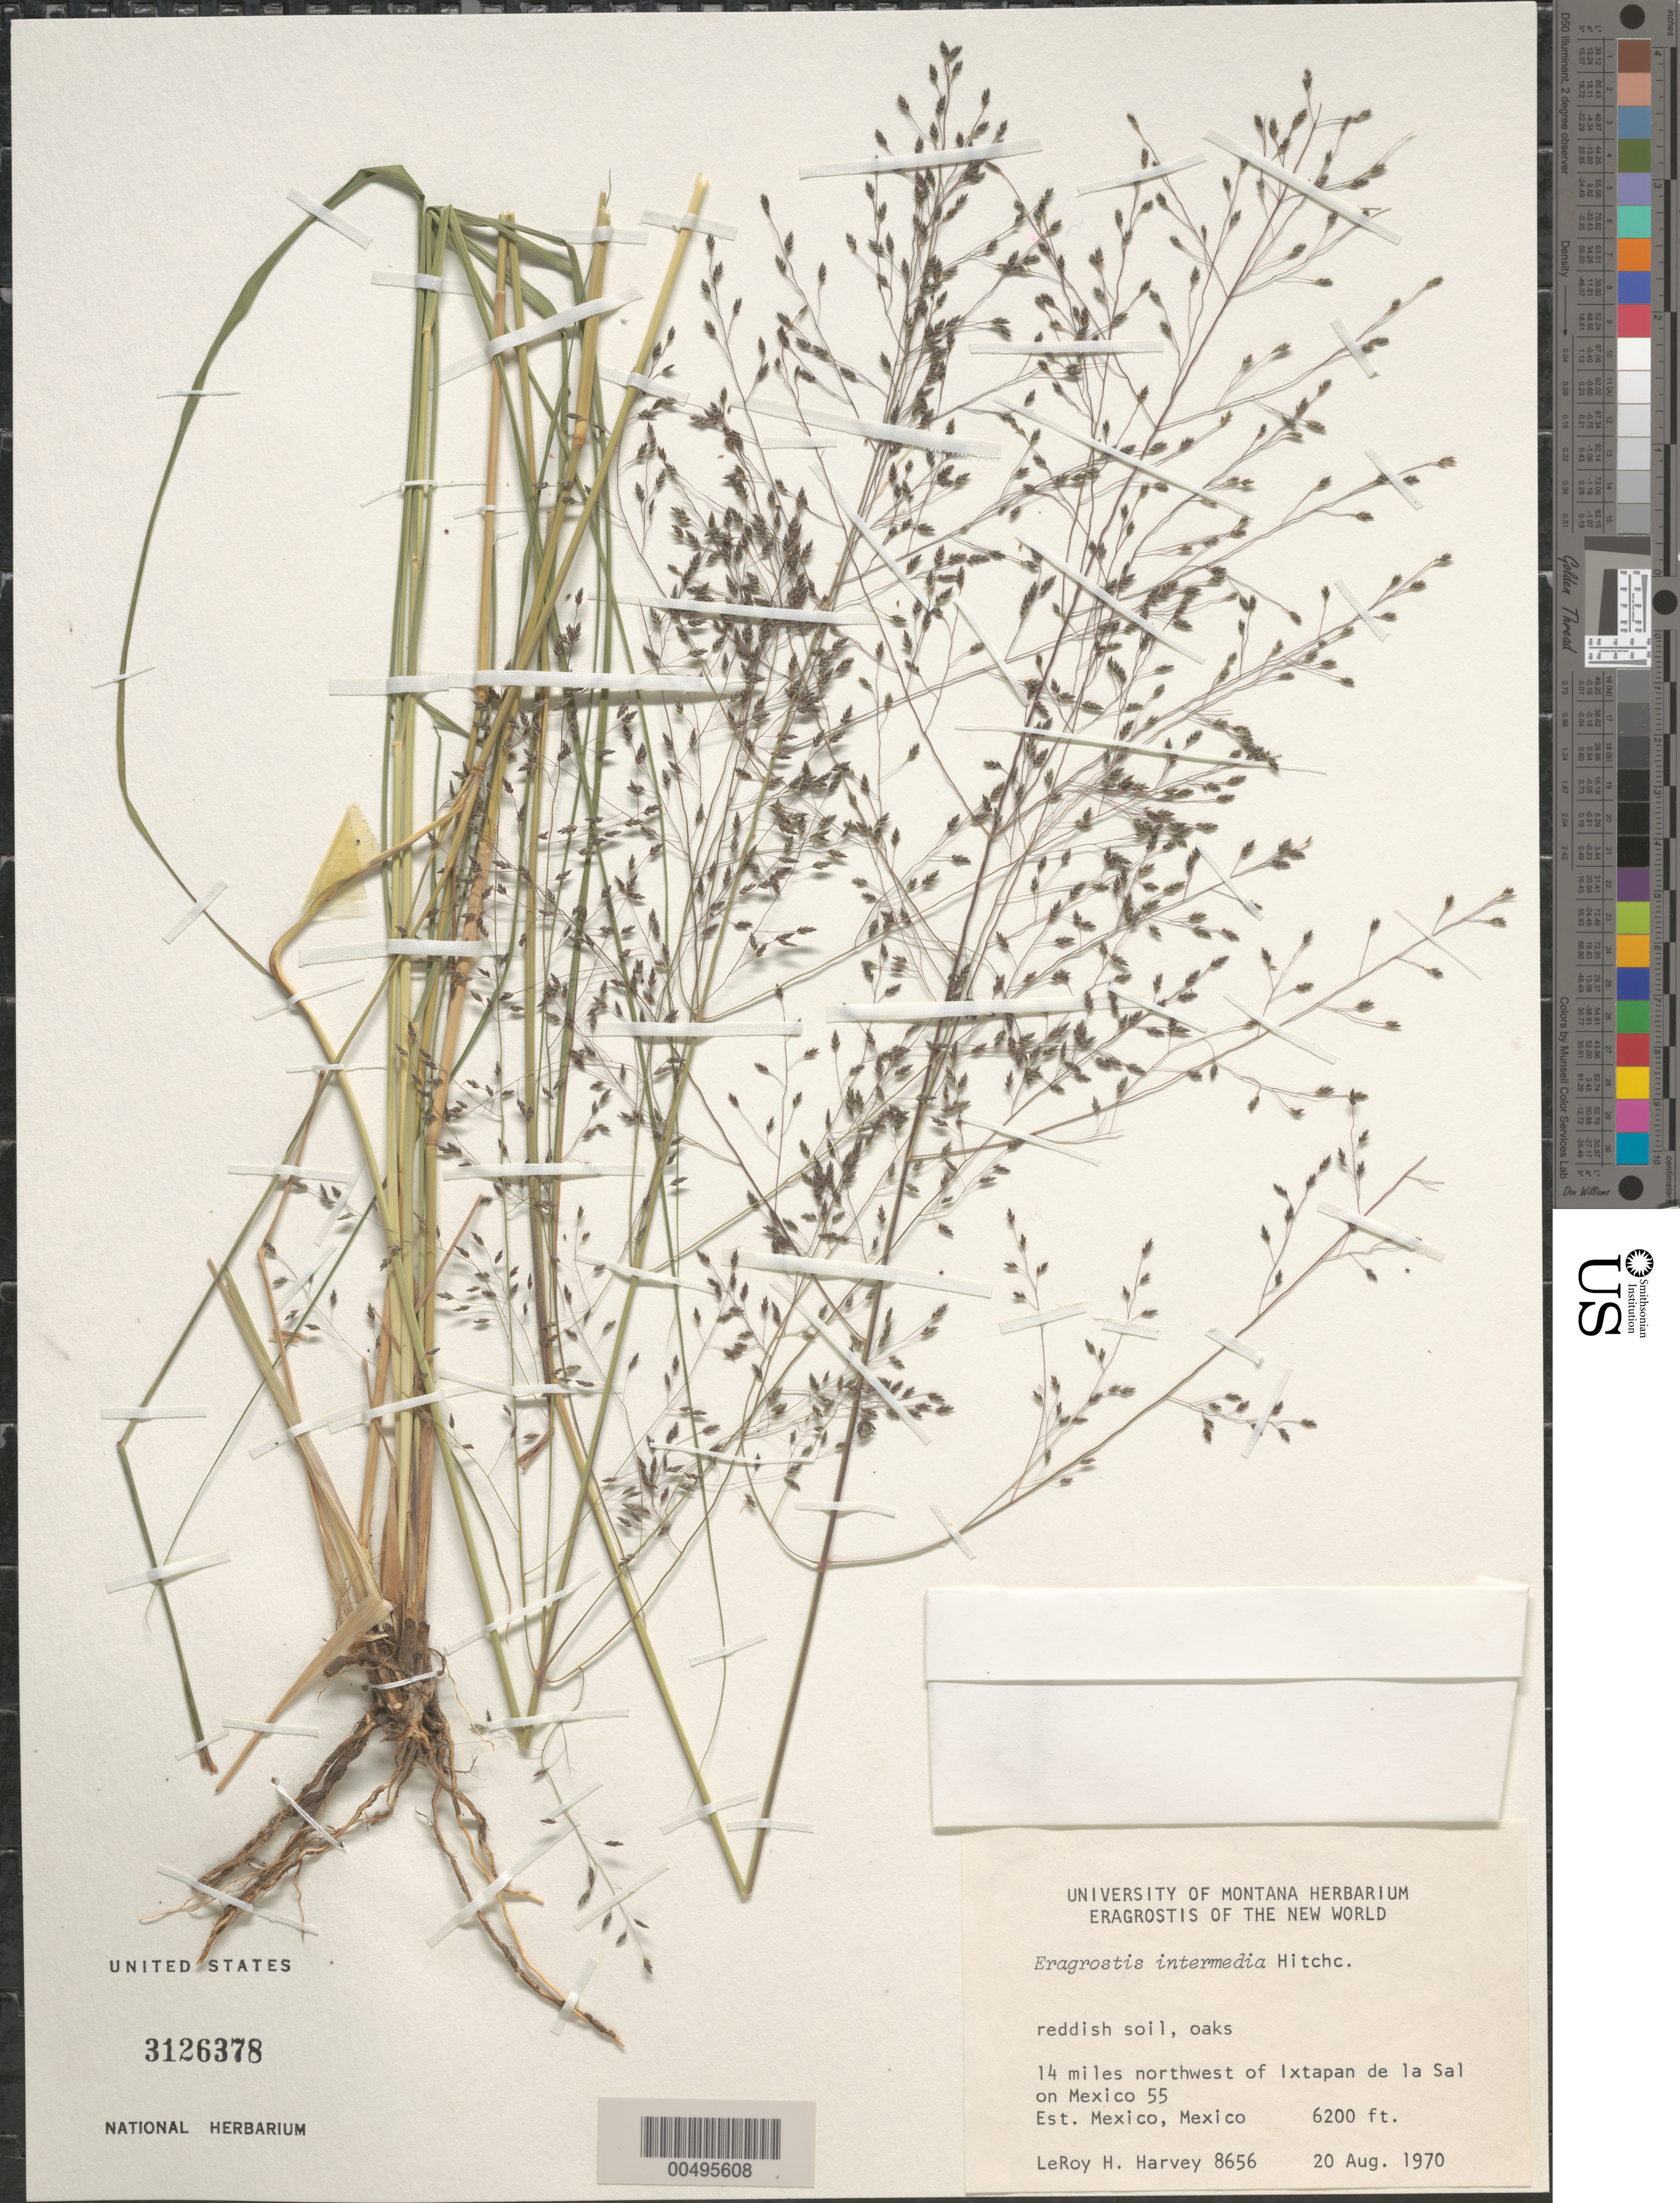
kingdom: Plantae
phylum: Tracheophyta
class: Liliopsida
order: Poales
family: Poaceae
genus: Eragrostis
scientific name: Eragrostis intermedia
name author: Hitchc.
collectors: L. H. Harvey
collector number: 8656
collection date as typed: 20 Aug 1970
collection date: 1970-08-20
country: Mexico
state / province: México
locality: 14 mi NW of Ixtapan de la Sal on Mex 55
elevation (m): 1890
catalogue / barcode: US 3126378